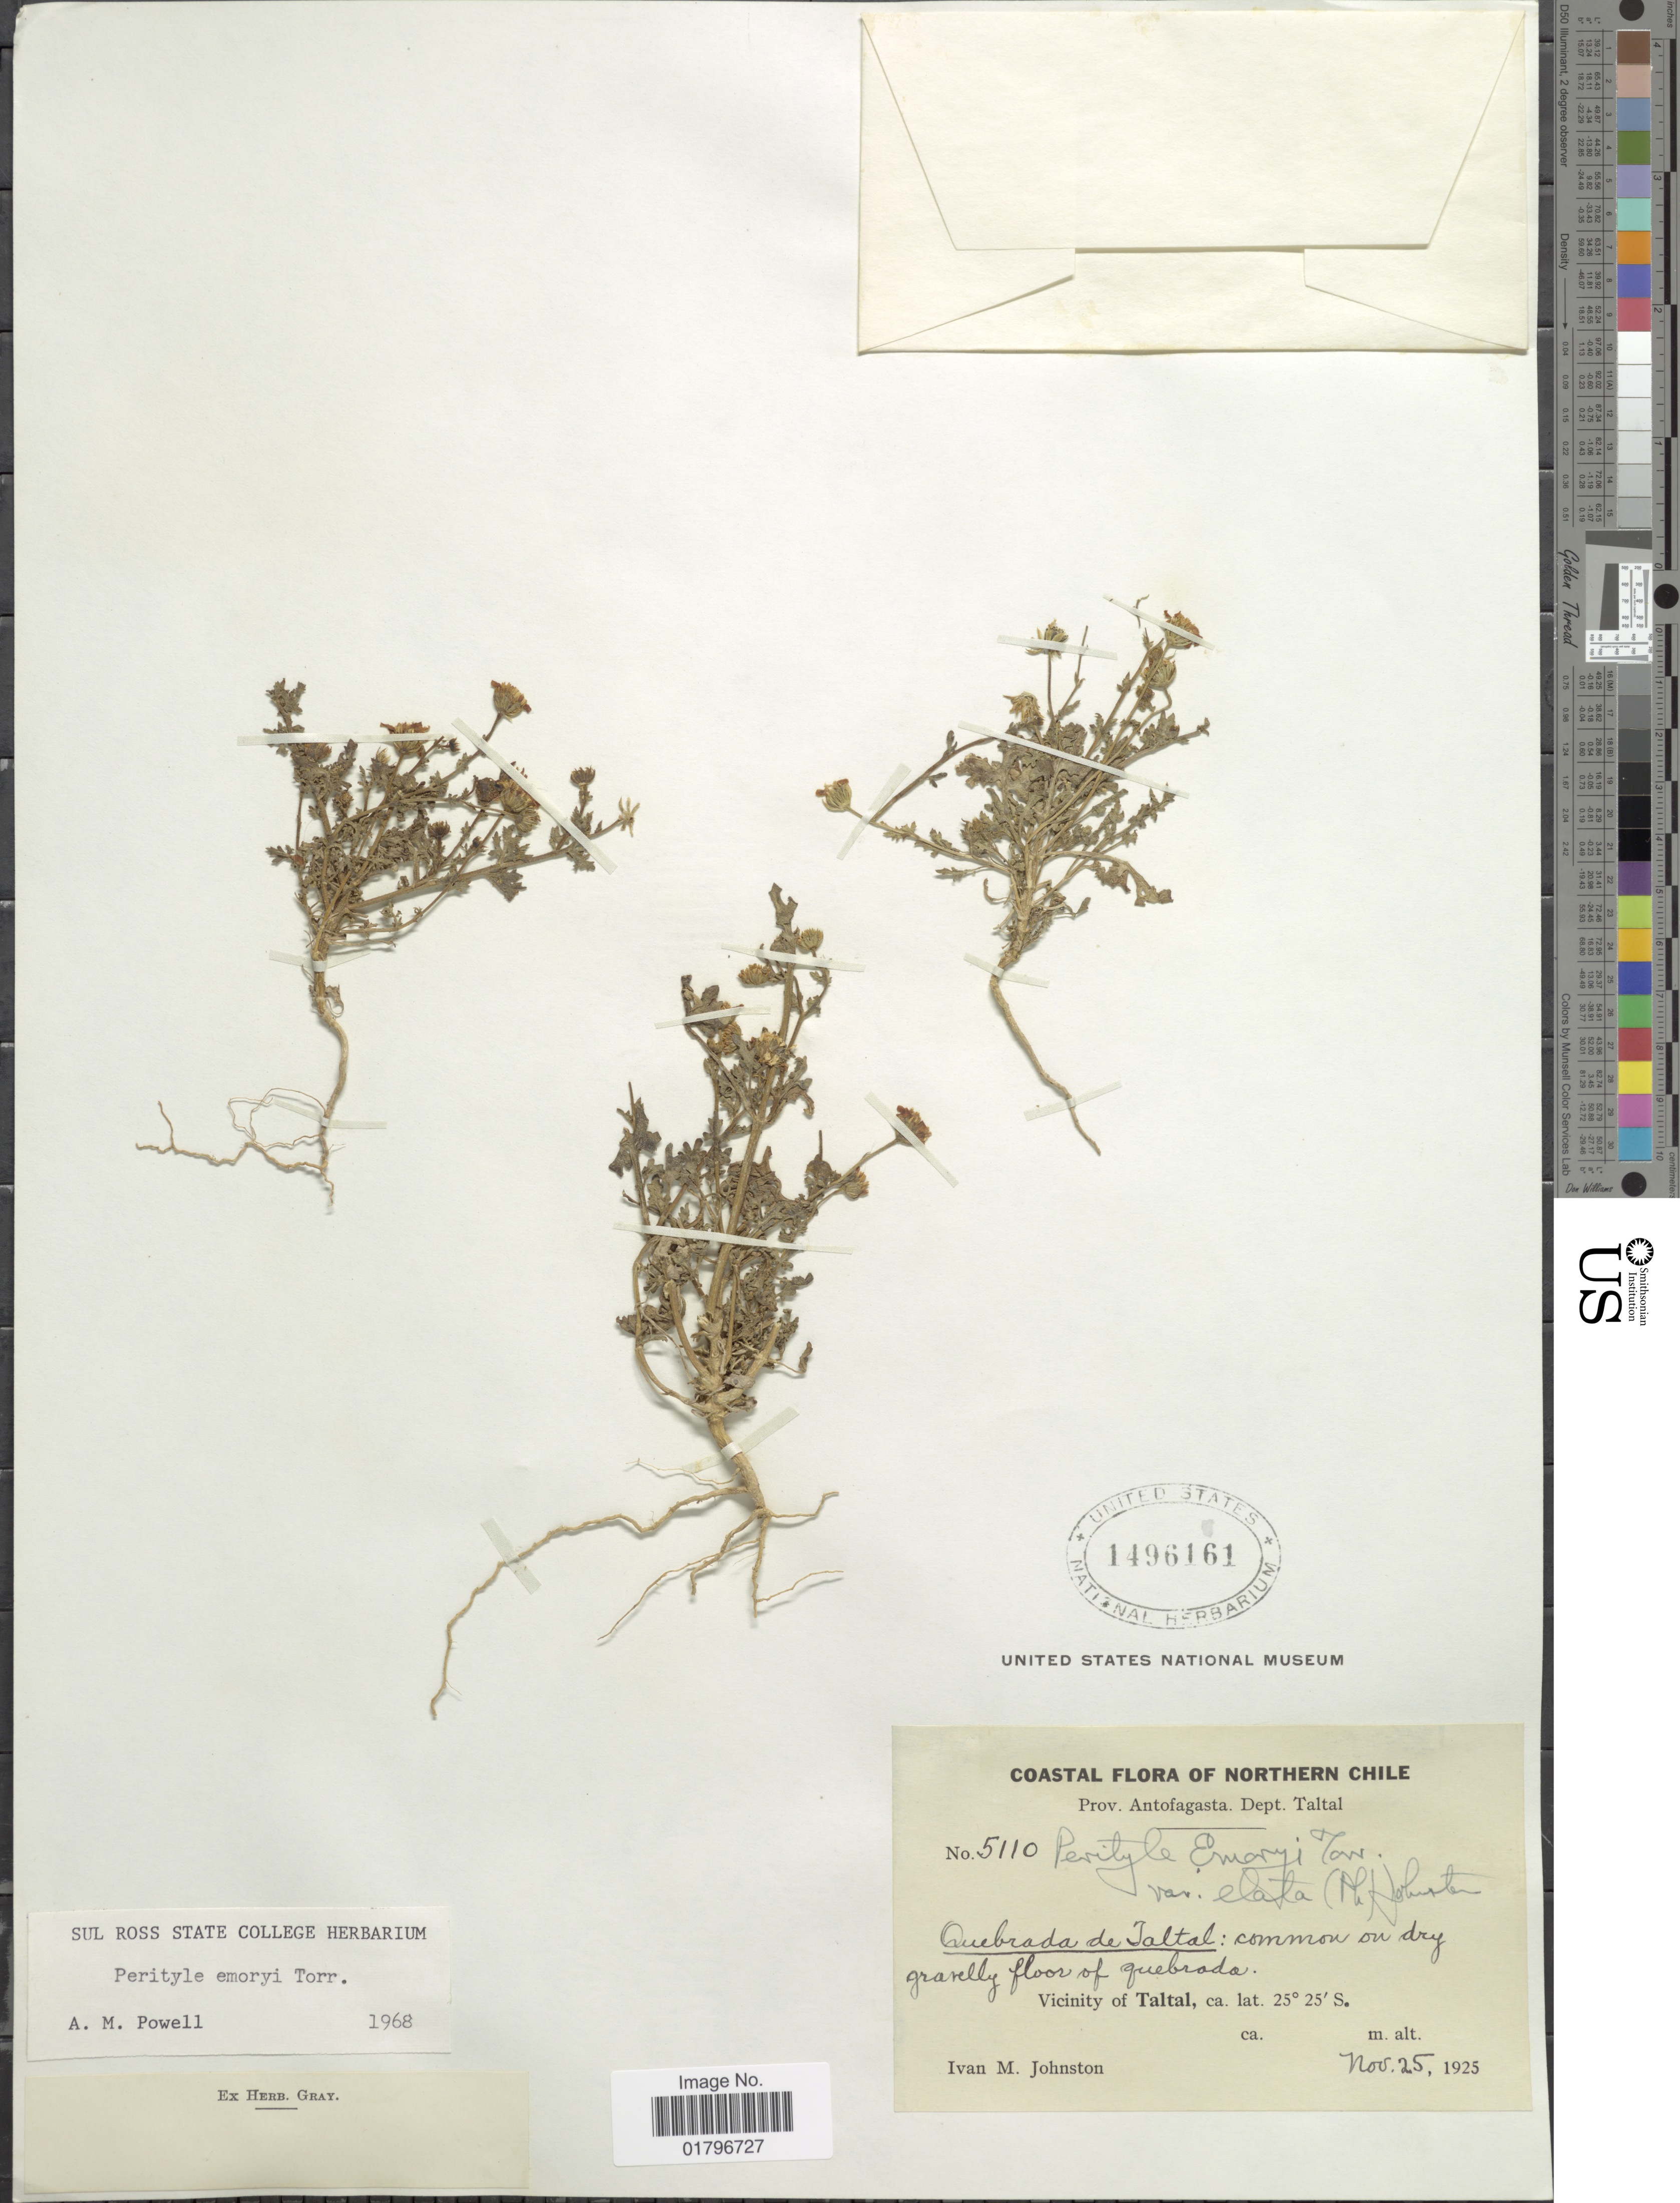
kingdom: Plantae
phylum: Tracheophyta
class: Magnoliopsida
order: Asterales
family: Asteraceae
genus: Perityle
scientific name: Perityle emoryi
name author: Torr.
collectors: I.M. Johnston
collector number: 5110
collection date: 1925-11-25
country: Chile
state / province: Antofagasta (II)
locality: Northern Chile. Prov. Antofagasta. Dept. Taltal. Quebrada de Taltal: common on dry gravelly floor of quebrada. Vicinity of Taltal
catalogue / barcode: US 1496161